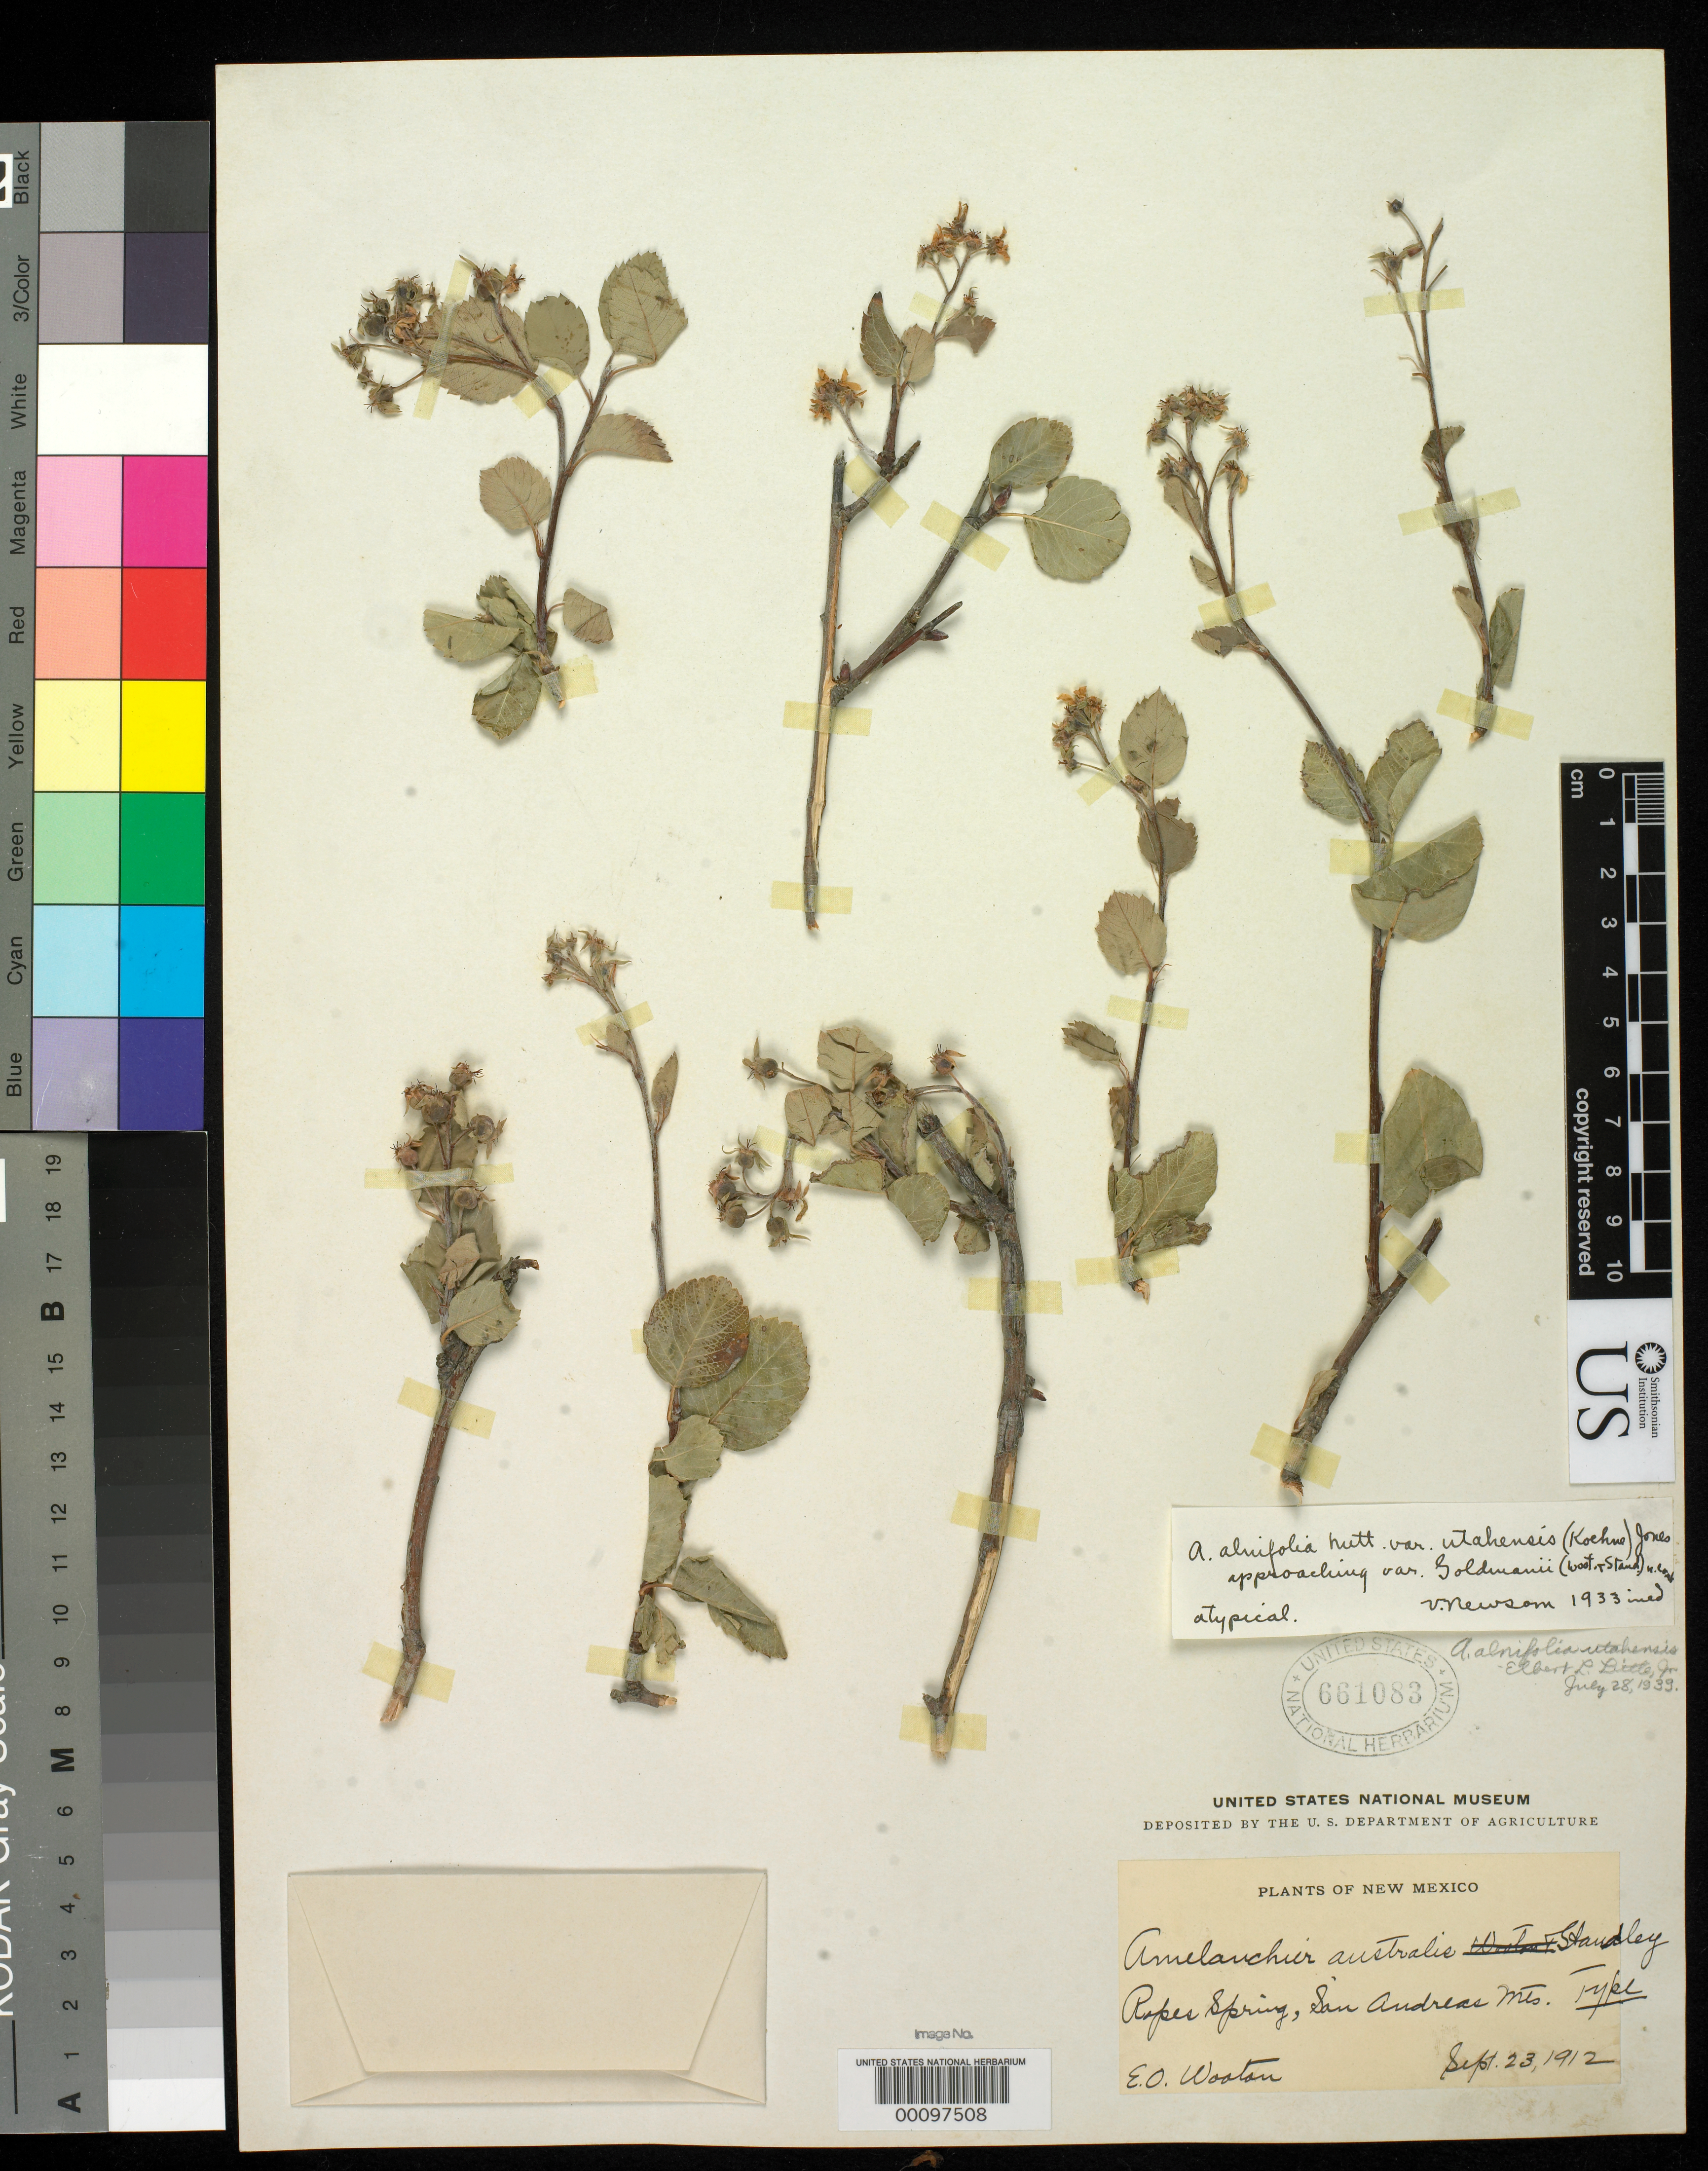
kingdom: Plantae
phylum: Tracheophyta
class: Magnoliopsida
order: Rosales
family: Rosaceae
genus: Amelanchier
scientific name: Amelanchier australis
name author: Standl.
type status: Holotype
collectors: E. O. Wooton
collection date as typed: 23 Sep 1912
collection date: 1912-09-23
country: United States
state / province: New Mexico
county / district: Dona Ana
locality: San Andreas Mountains, Ropes Spring.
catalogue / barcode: US 661083